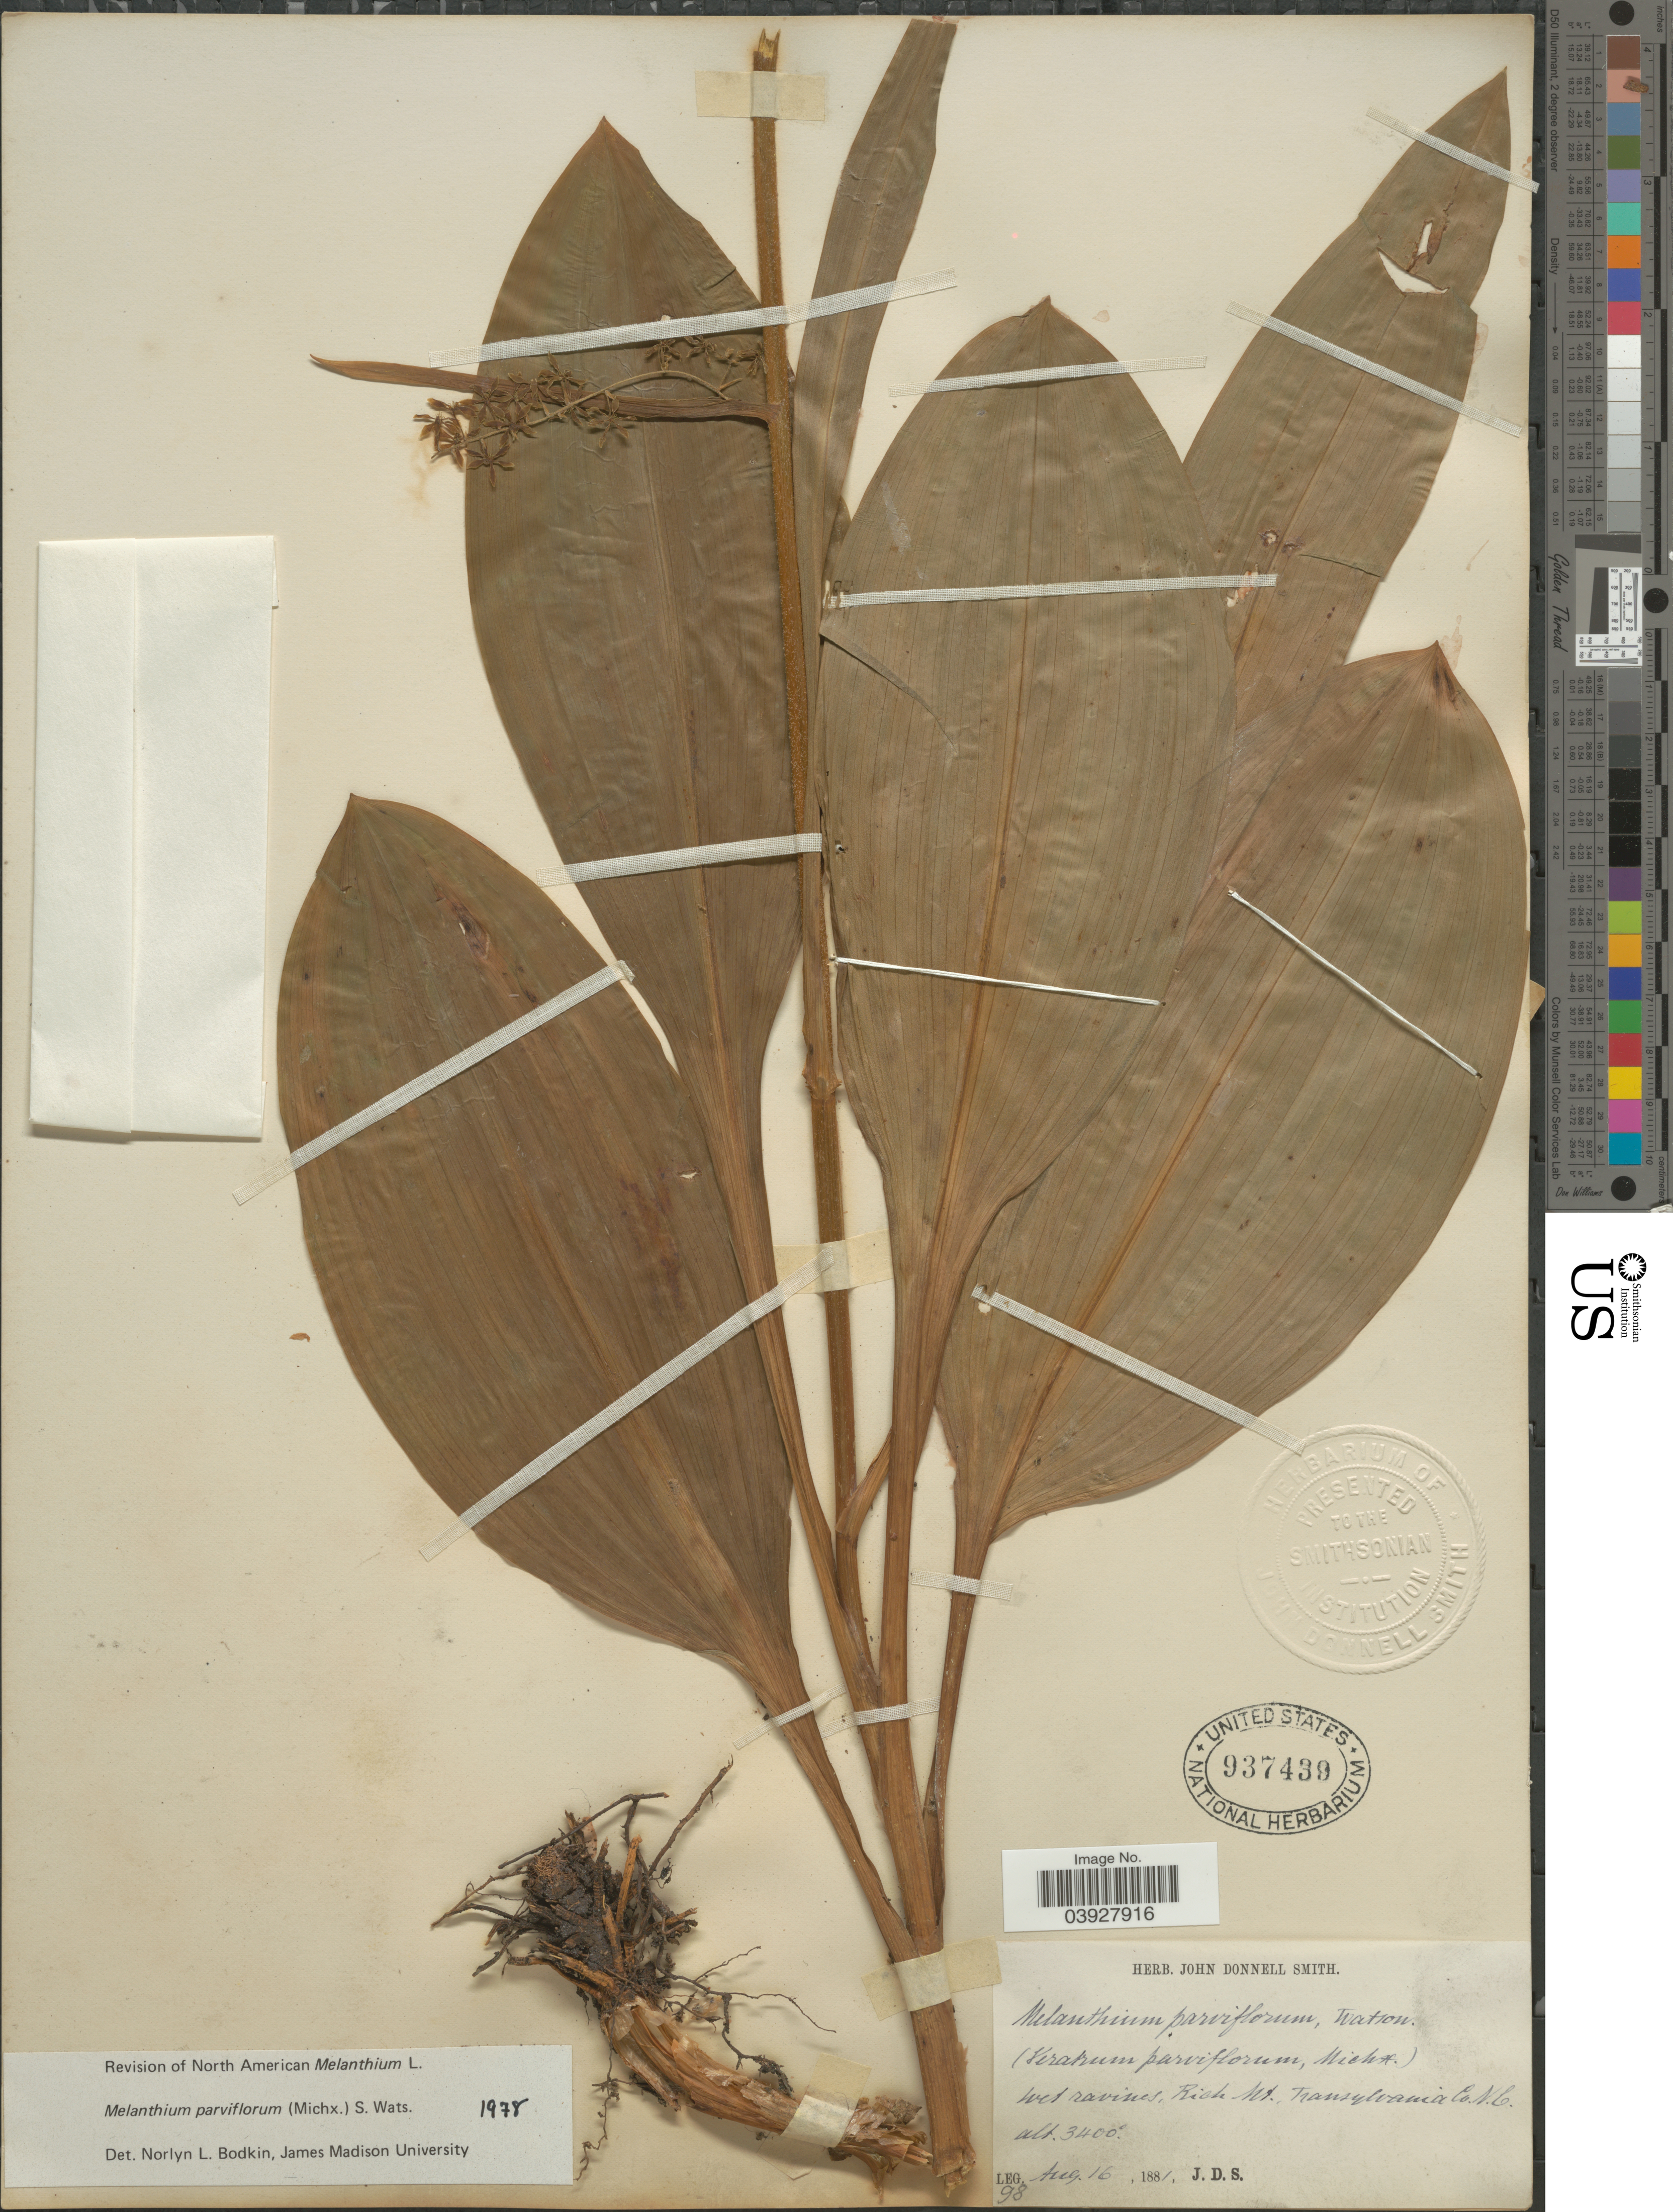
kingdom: Plantae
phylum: Tracheophyta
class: Liliopsida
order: Liliales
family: Melanthiaceae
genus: Melanthium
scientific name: Melanthium parviflorum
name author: (Michx.) S. Watson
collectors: J. Donnell Smith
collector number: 98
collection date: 1881-08-16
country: United States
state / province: North Carolina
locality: Rich Mt., Transylvania Co.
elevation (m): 1036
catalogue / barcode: US 937439